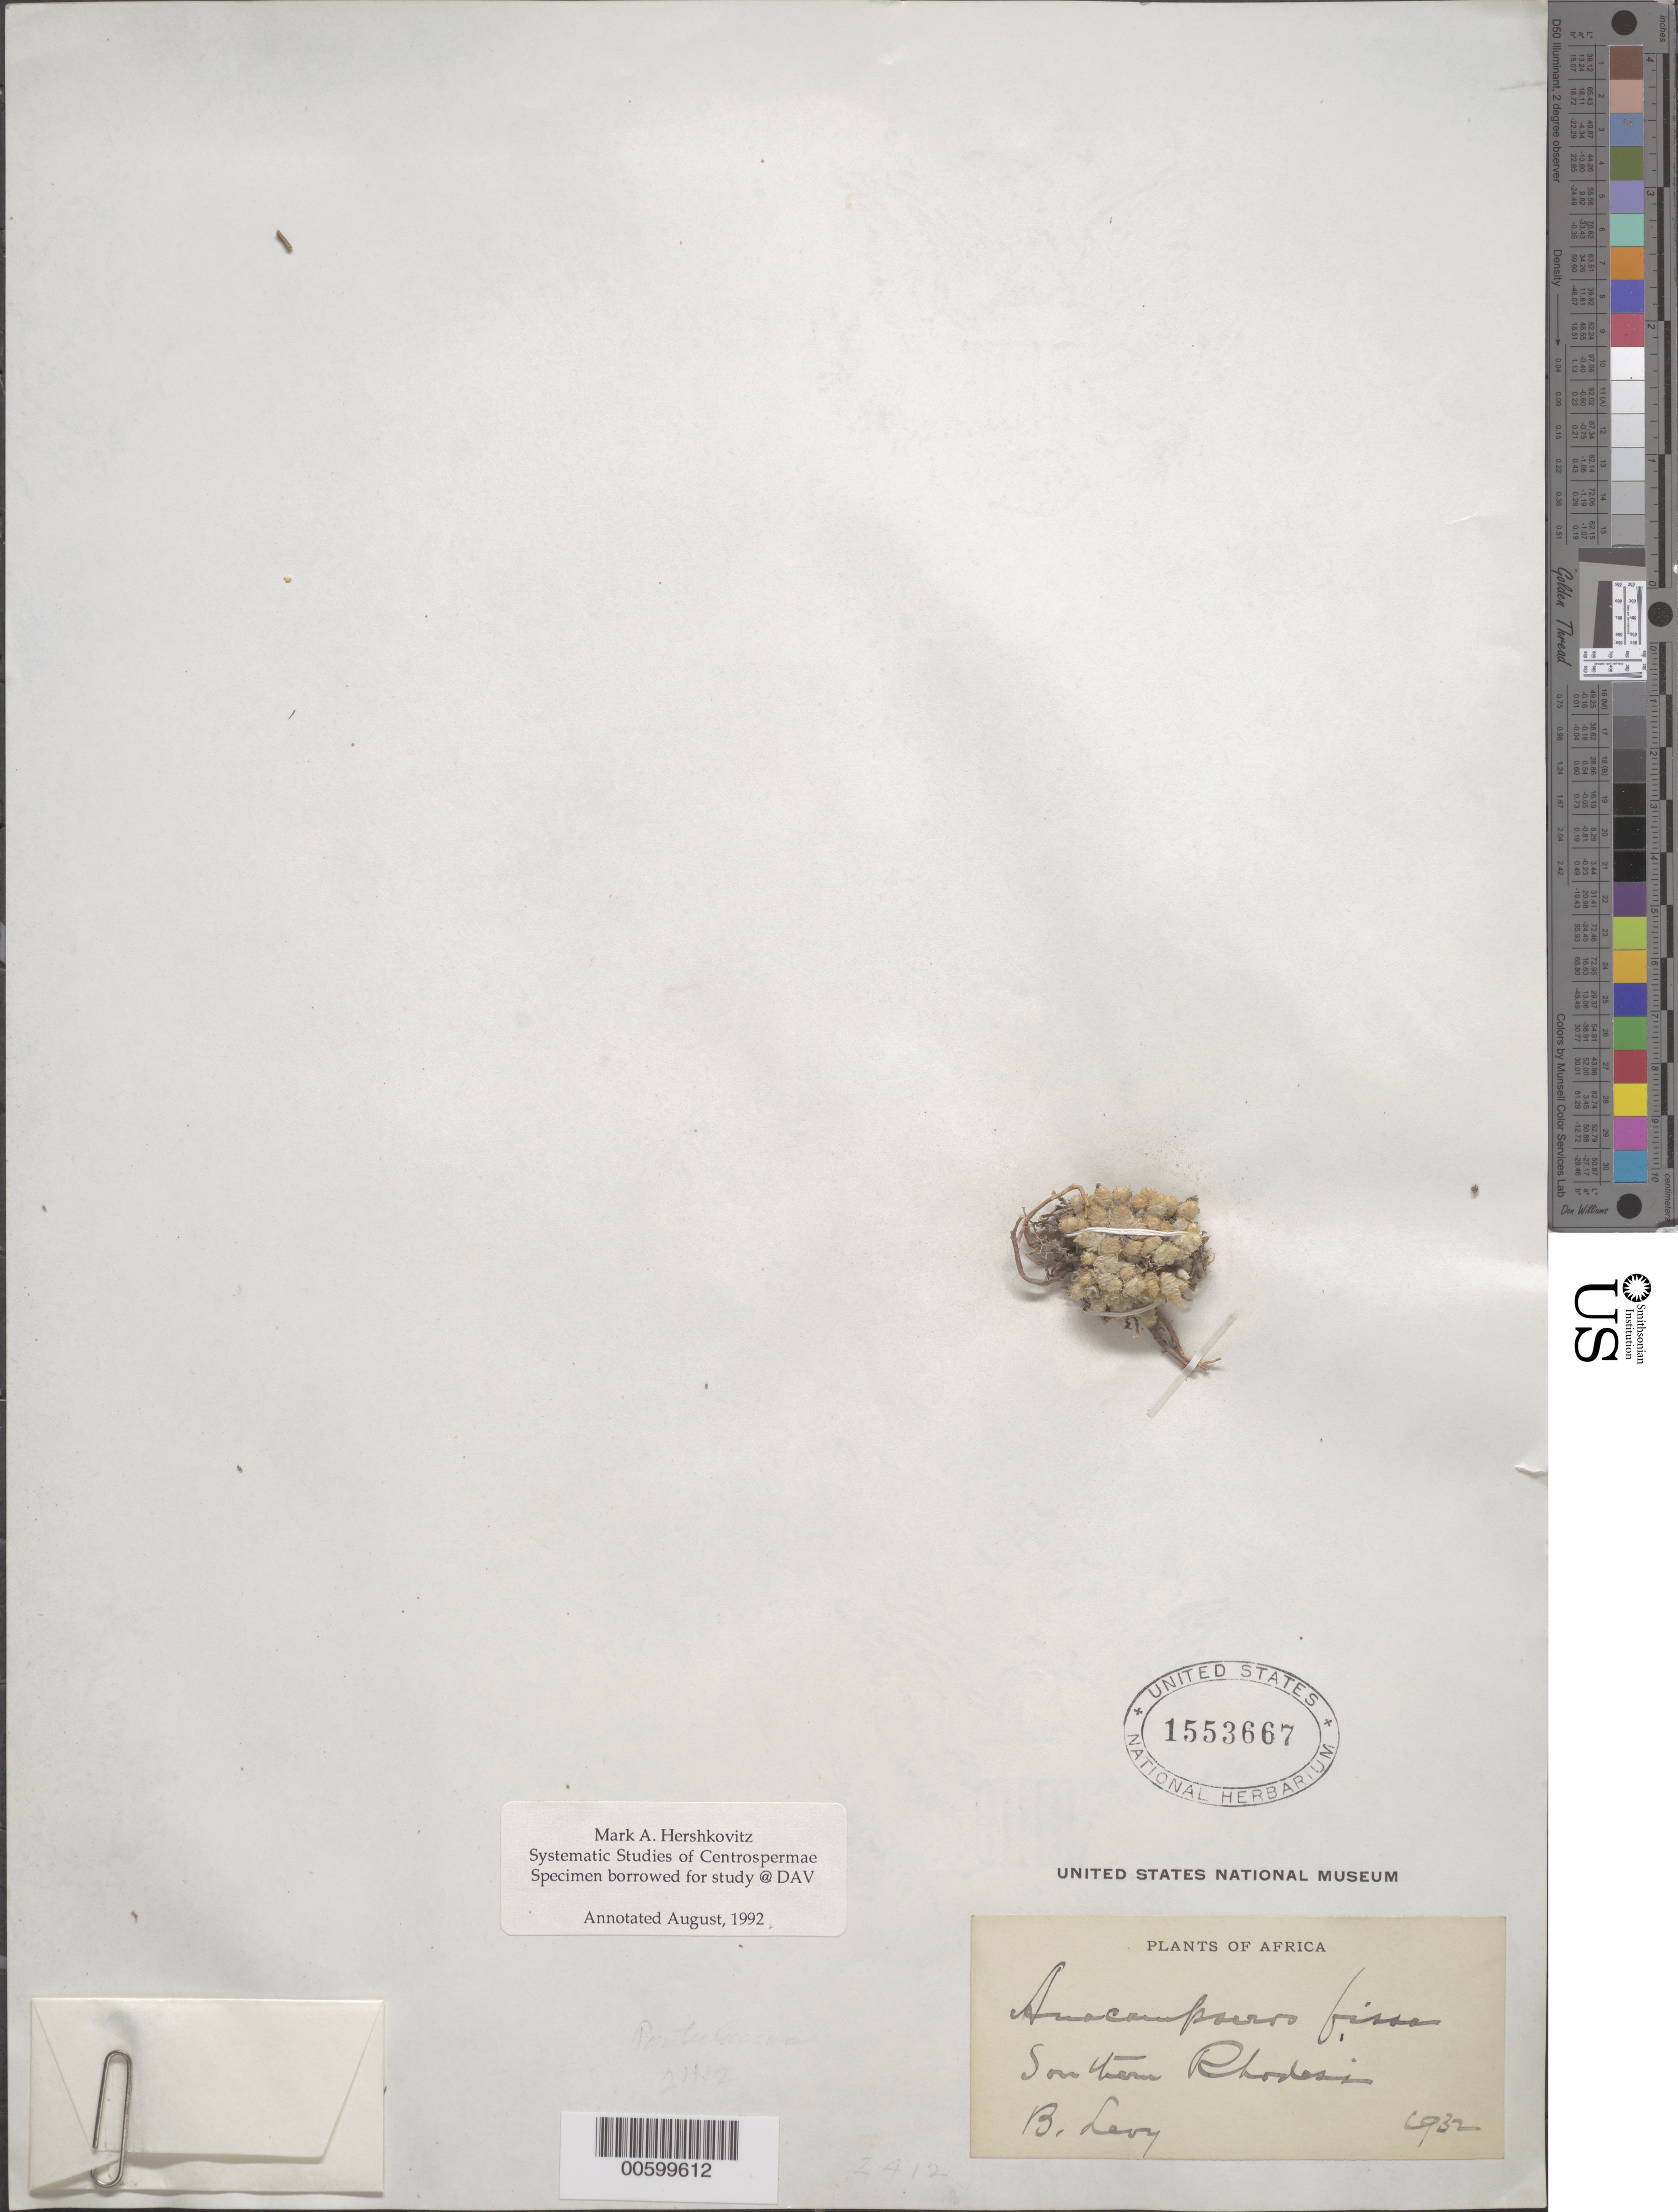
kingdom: Plantae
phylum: Tracheophyta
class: Magnoliopsida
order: Caryophyllales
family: Anacampserotaceae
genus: Anacampseros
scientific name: Anacampseros fissa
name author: Poelln.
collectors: B. Levy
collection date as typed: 1932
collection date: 1932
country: Zimbabwe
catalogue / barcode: US 1553667